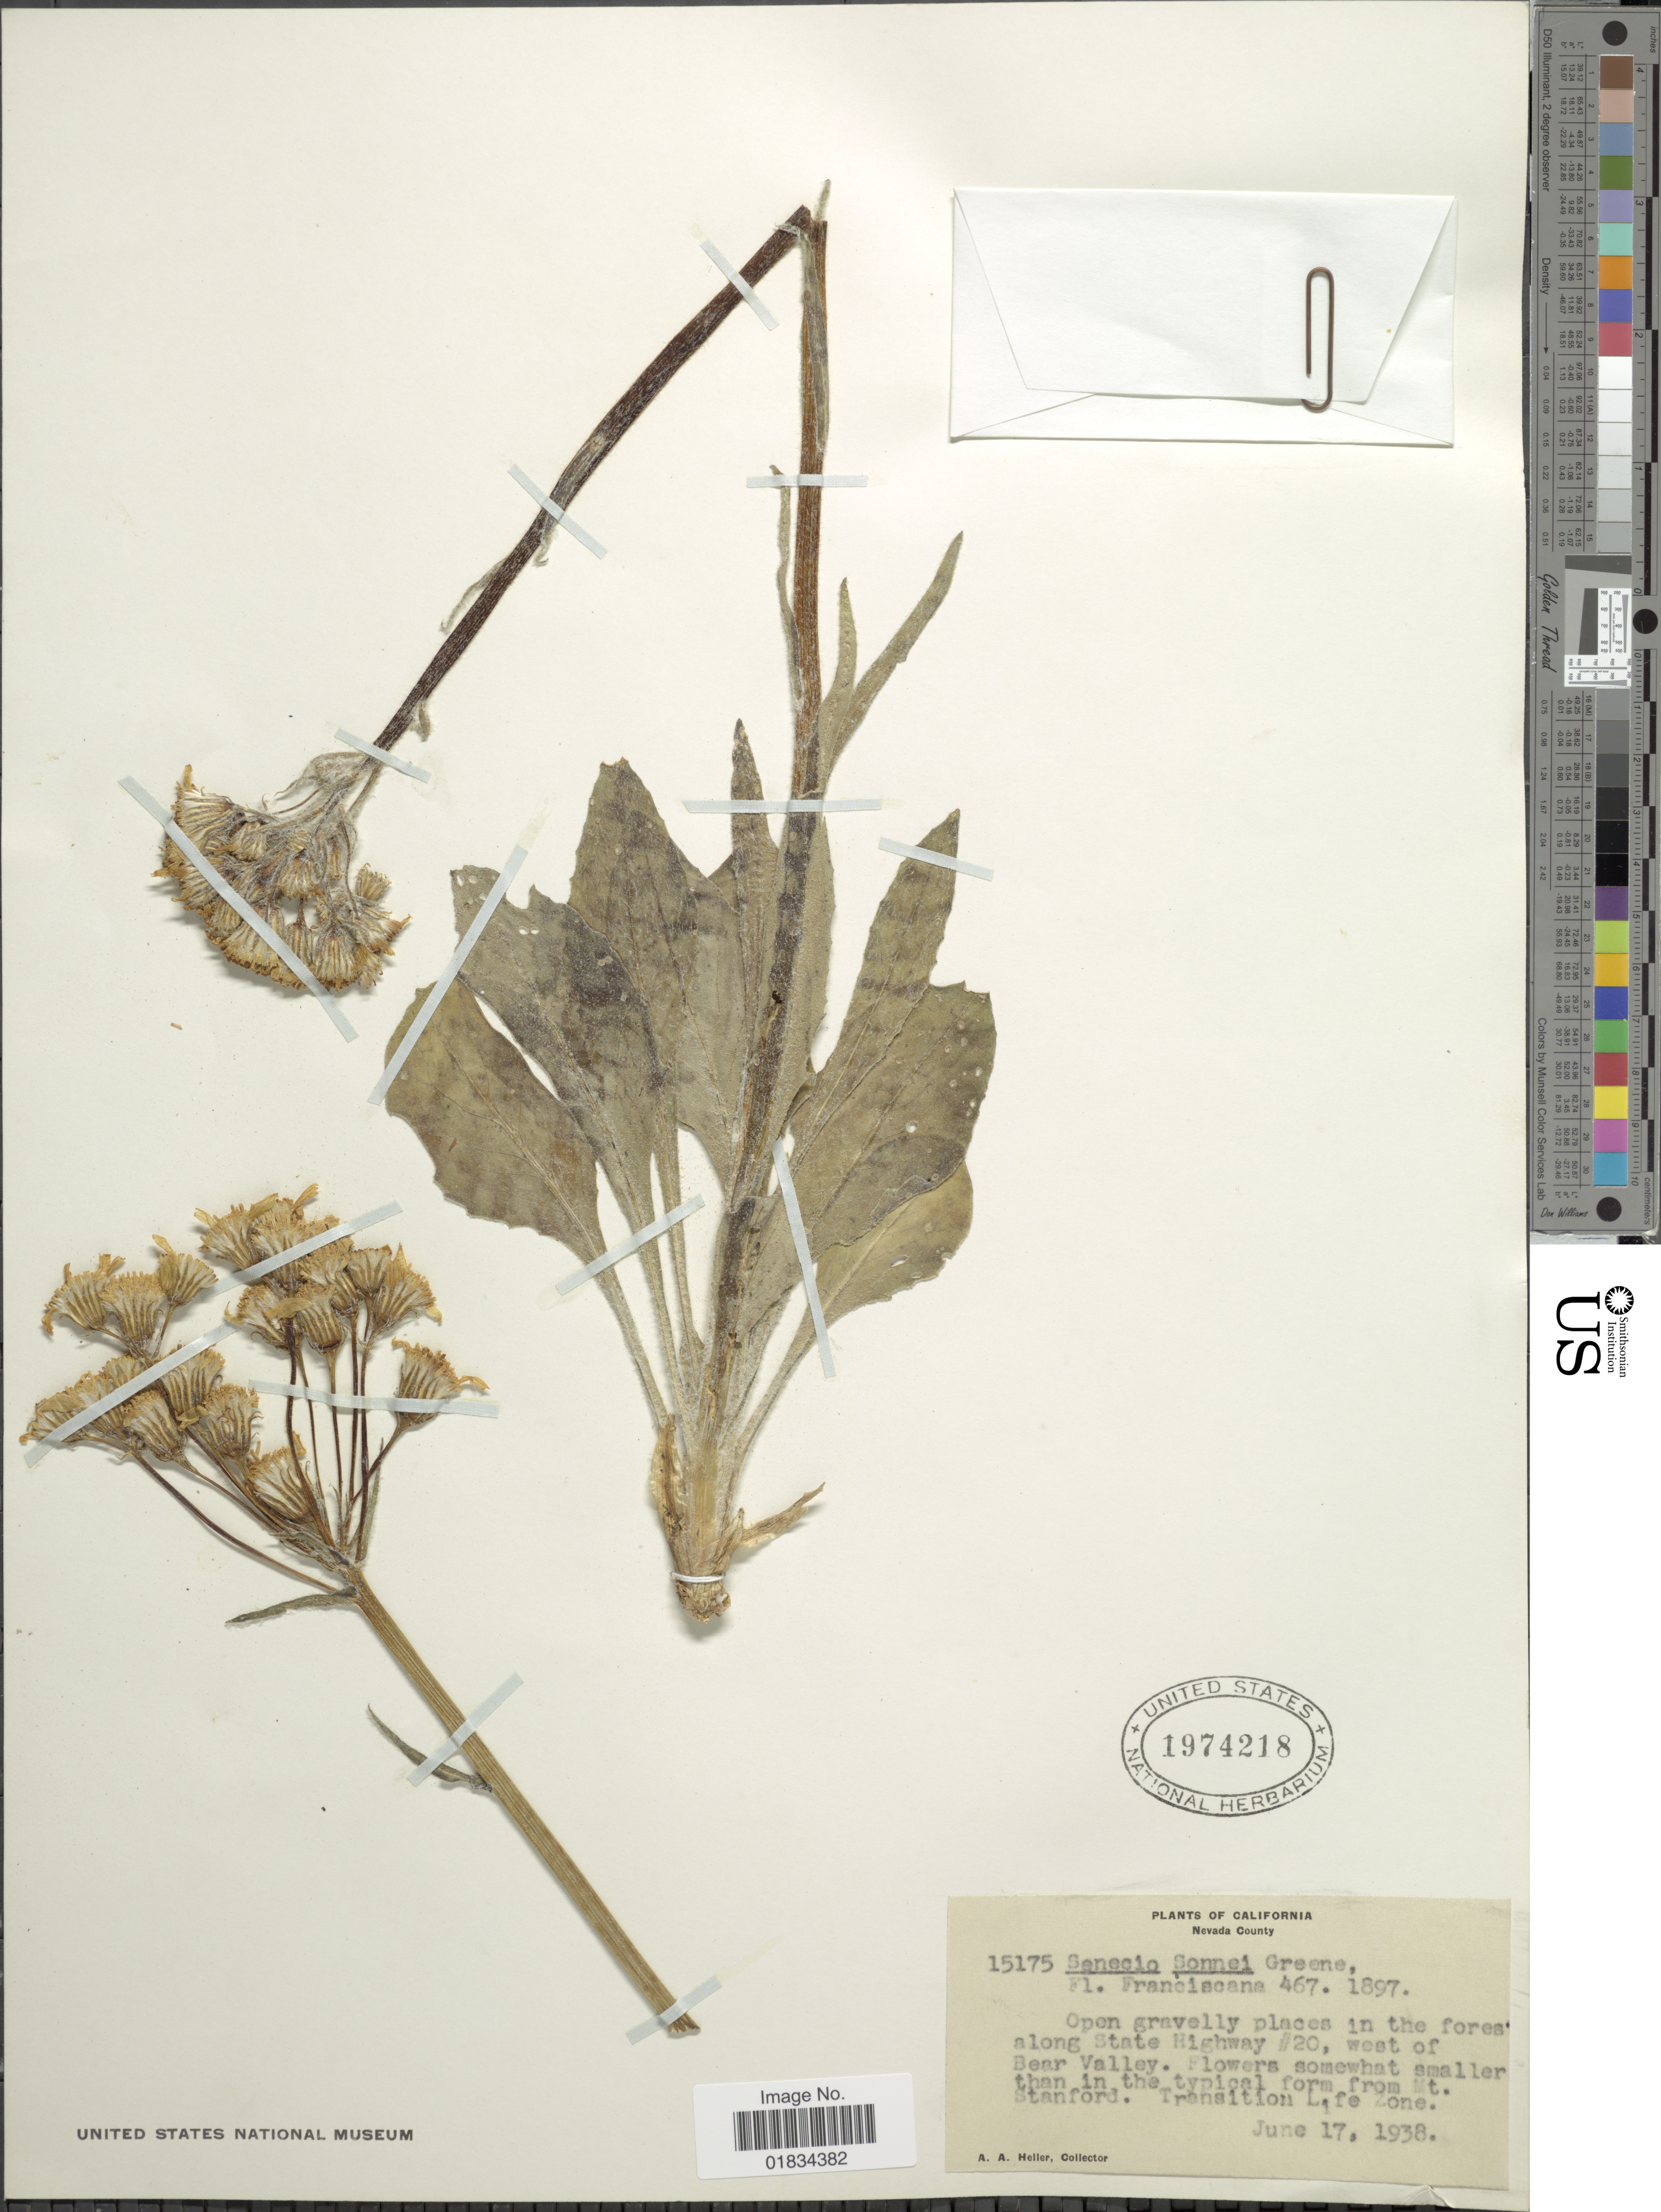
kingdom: Plantae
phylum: Tracheophyta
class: Magnoliopsida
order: Asterales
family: Asteraceae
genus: Senecio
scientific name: Senecio integerrimus var. major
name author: (A. Gray) Cronq.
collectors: A. A. Heller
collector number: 15175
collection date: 1938-06-17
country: United States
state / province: California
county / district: Nevada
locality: Nevada County, along State Highway # 20, west of Bear Valley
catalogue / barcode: US 1974218